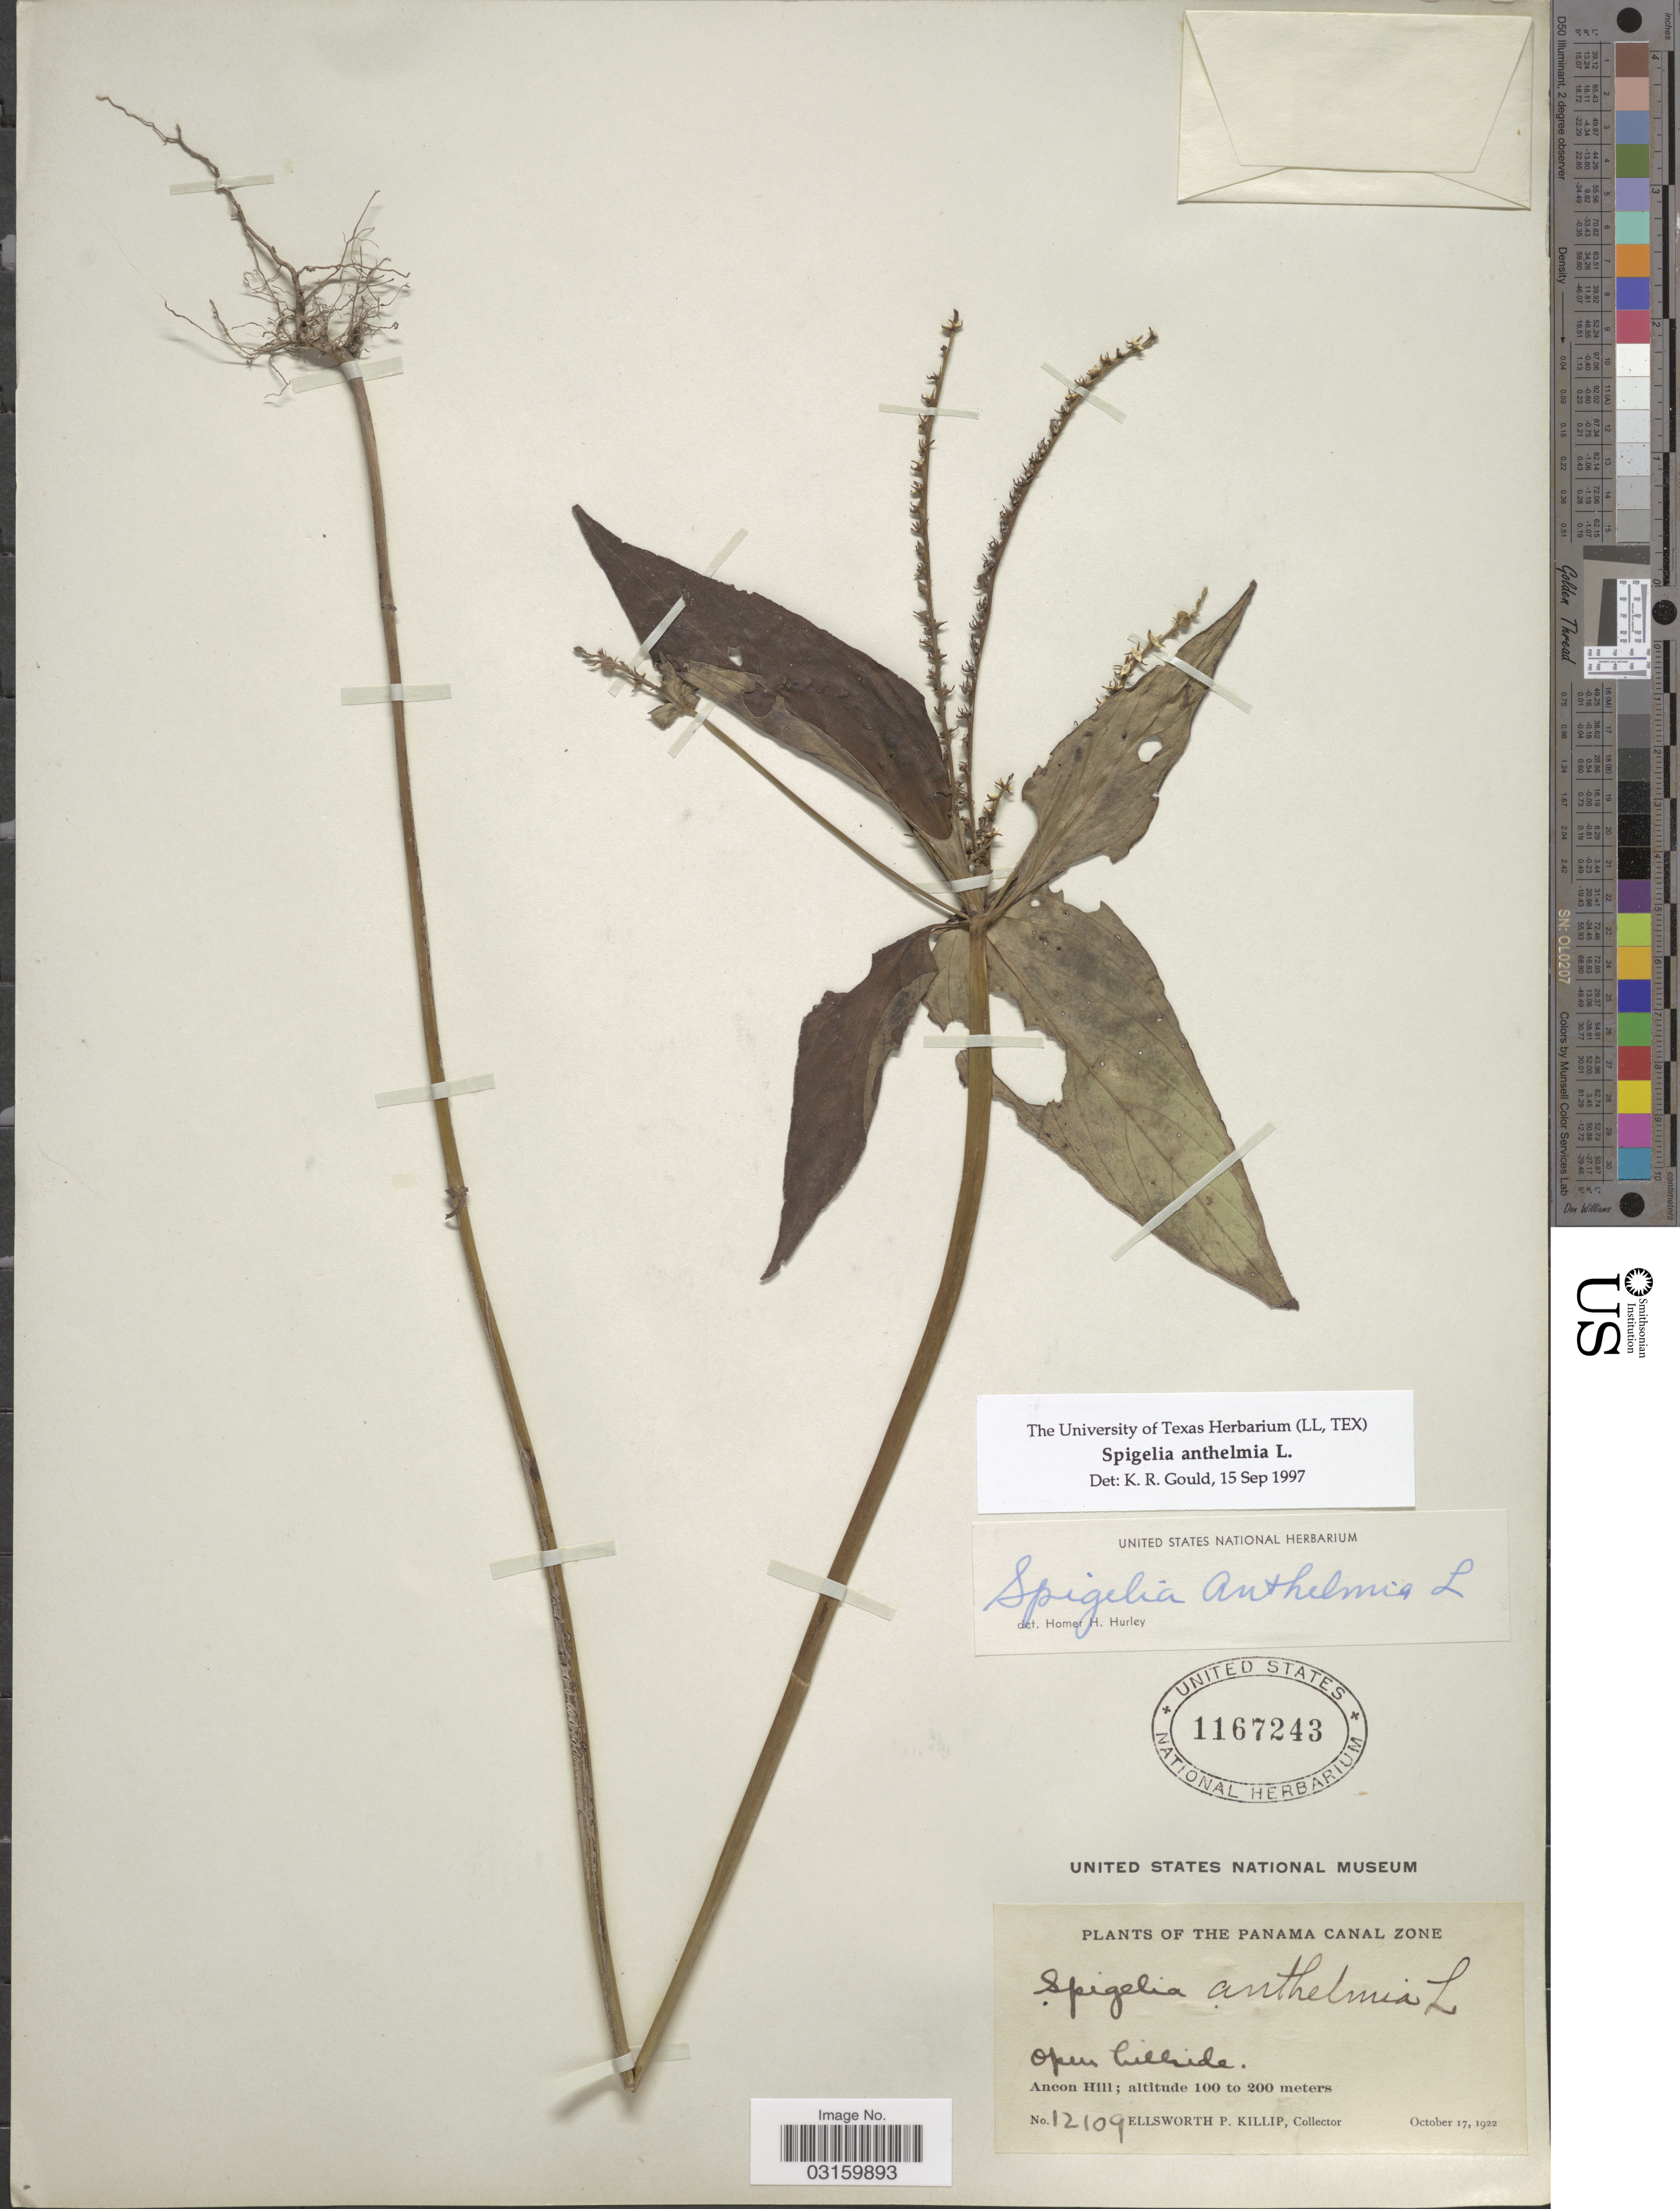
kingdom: Plantae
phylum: Tracheophyta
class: Magnoliopsida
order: Gentianales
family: Loganiaceae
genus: Spigelia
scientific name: Spigelia anthelmia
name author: L.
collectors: E. P. Killip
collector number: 12109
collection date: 1922-10-17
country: Panama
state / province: Colón / Panamá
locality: The Panama Canal Zone, Ancon Hill.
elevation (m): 100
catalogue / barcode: US 1167243